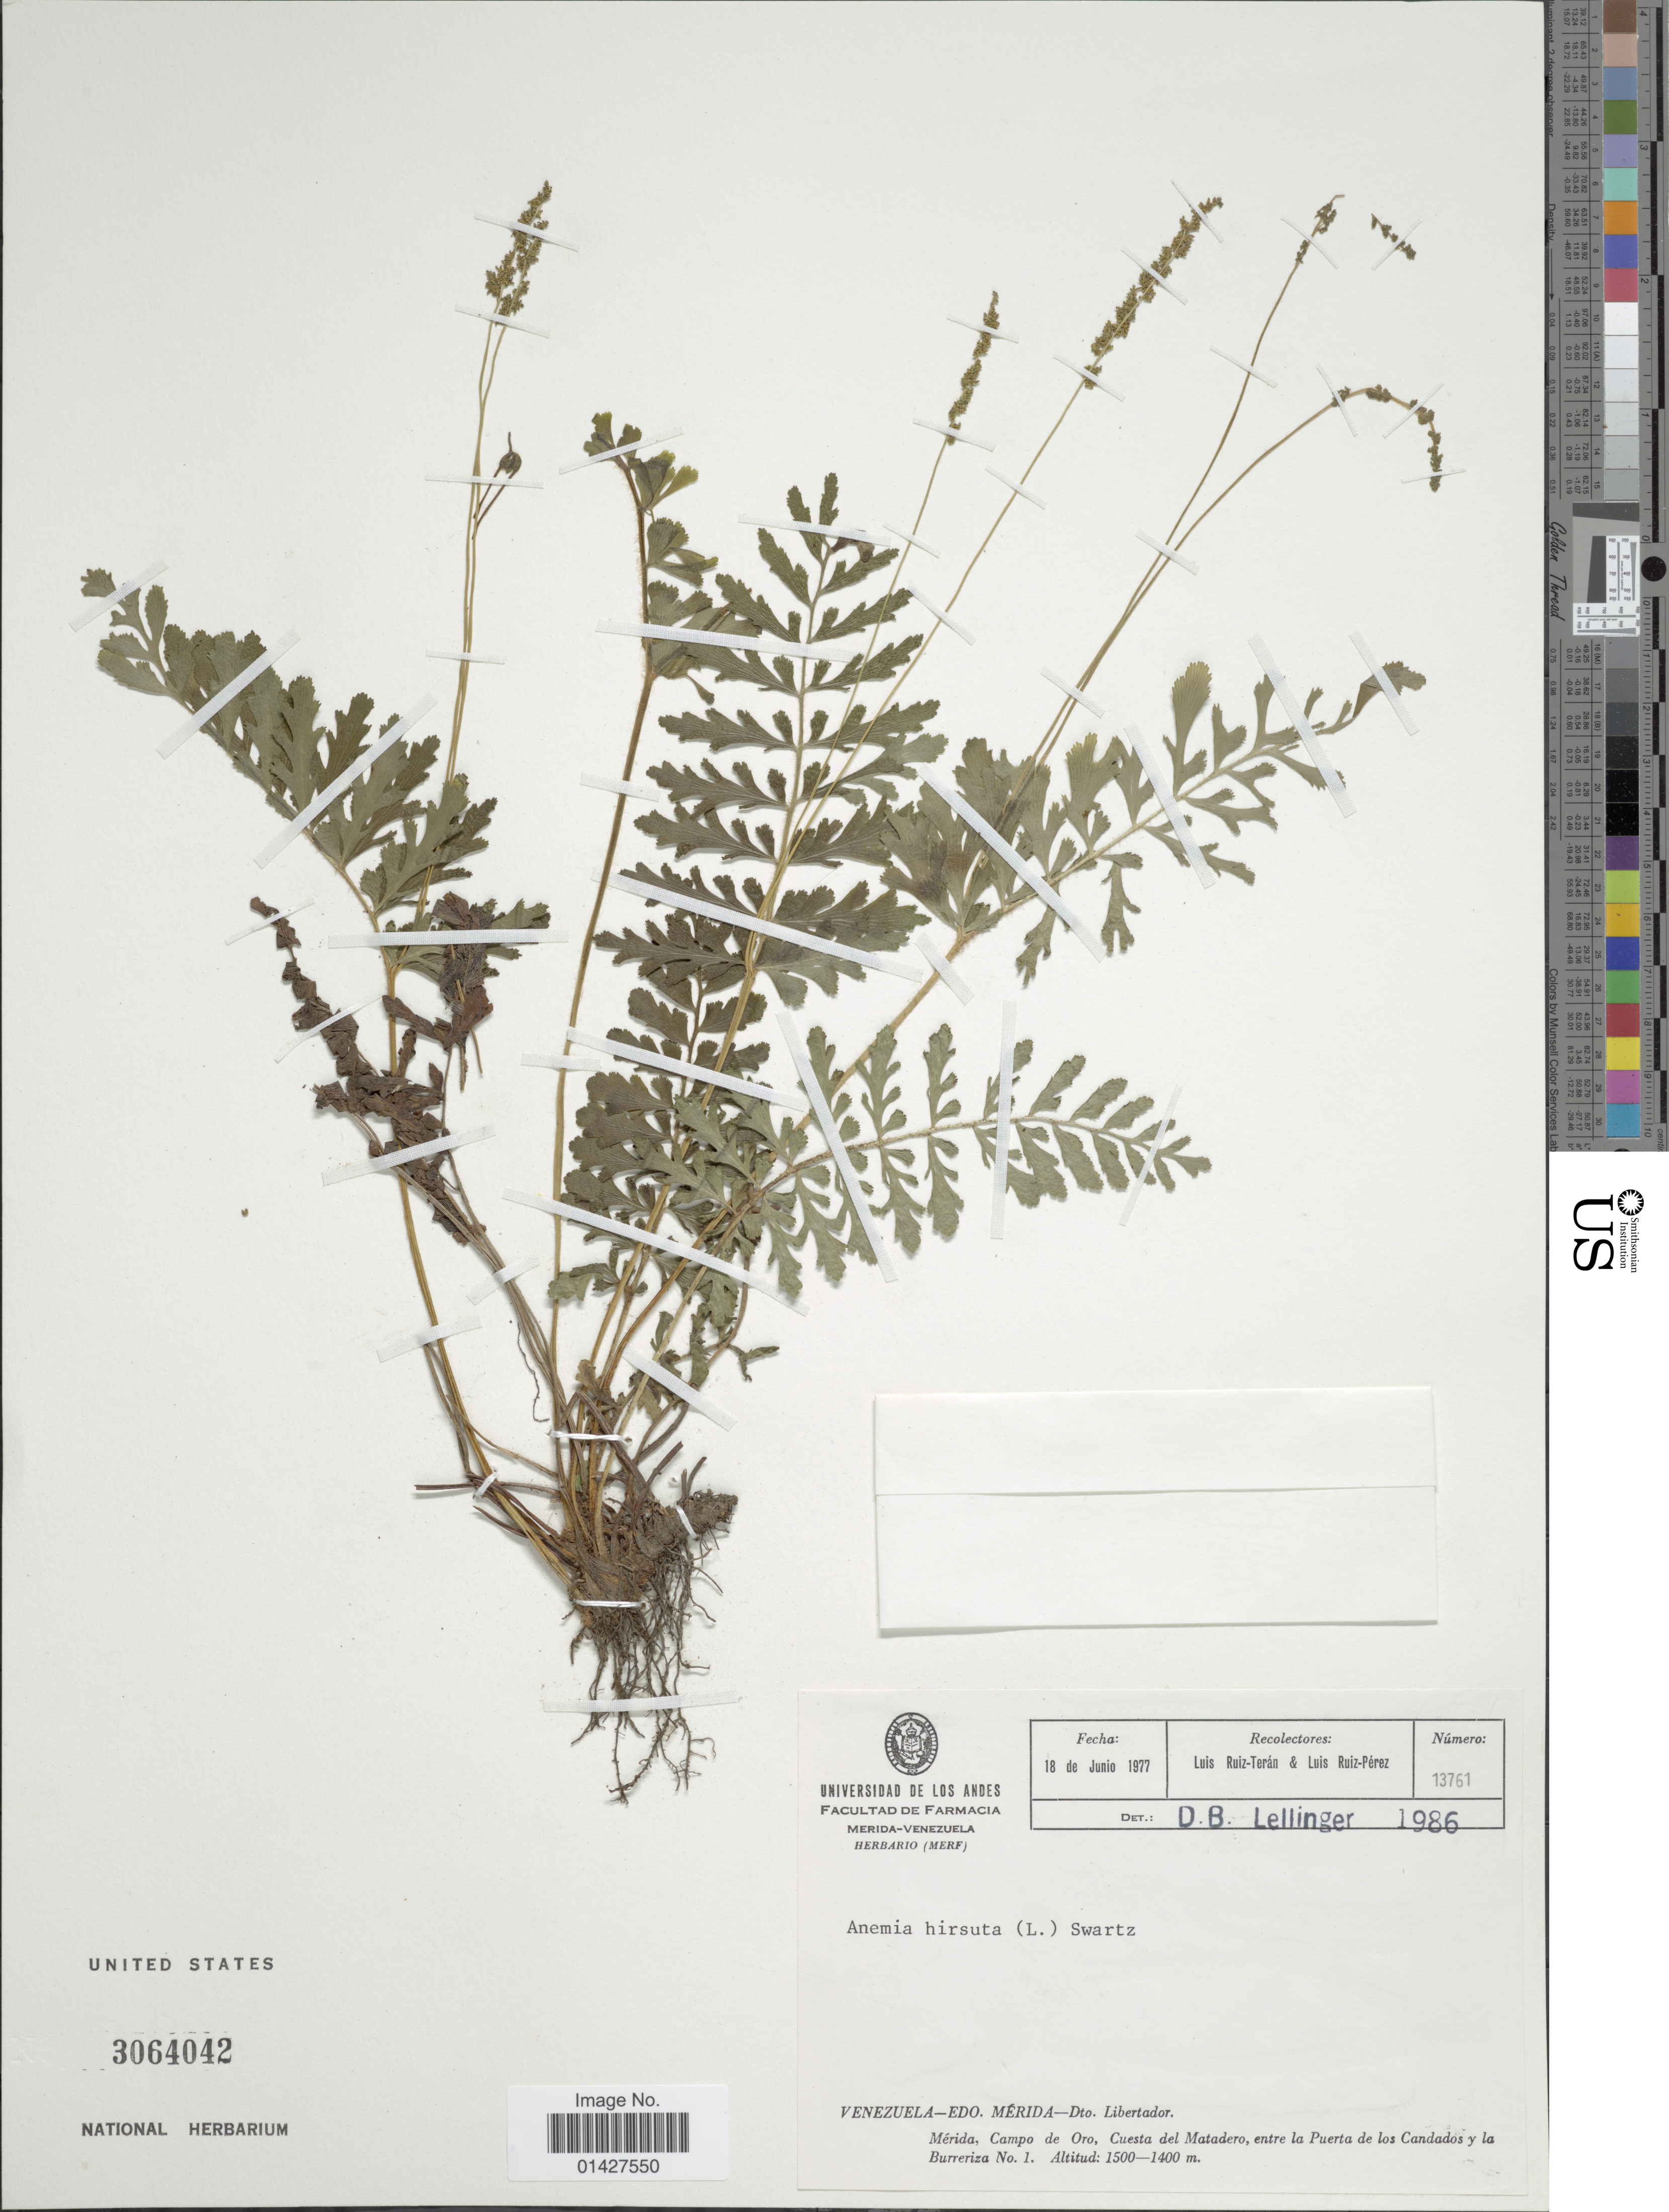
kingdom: Plantae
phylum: Tracheophyta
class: Polypodiopsida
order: Schizaeales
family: Anemiaceae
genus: Anemia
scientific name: Anemia hirsuta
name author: (L.) Sw.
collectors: L. Teran & L. Ruiz-Perez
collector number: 13761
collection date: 1977-06-18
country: Venezuela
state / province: Mérida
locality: Dto. Libertador. Mérida, Campo de Oro, Cuesta del Matadero, entre la Puerta de los Candados y la Burreriza No. 1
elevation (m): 1400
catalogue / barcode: US 3064042